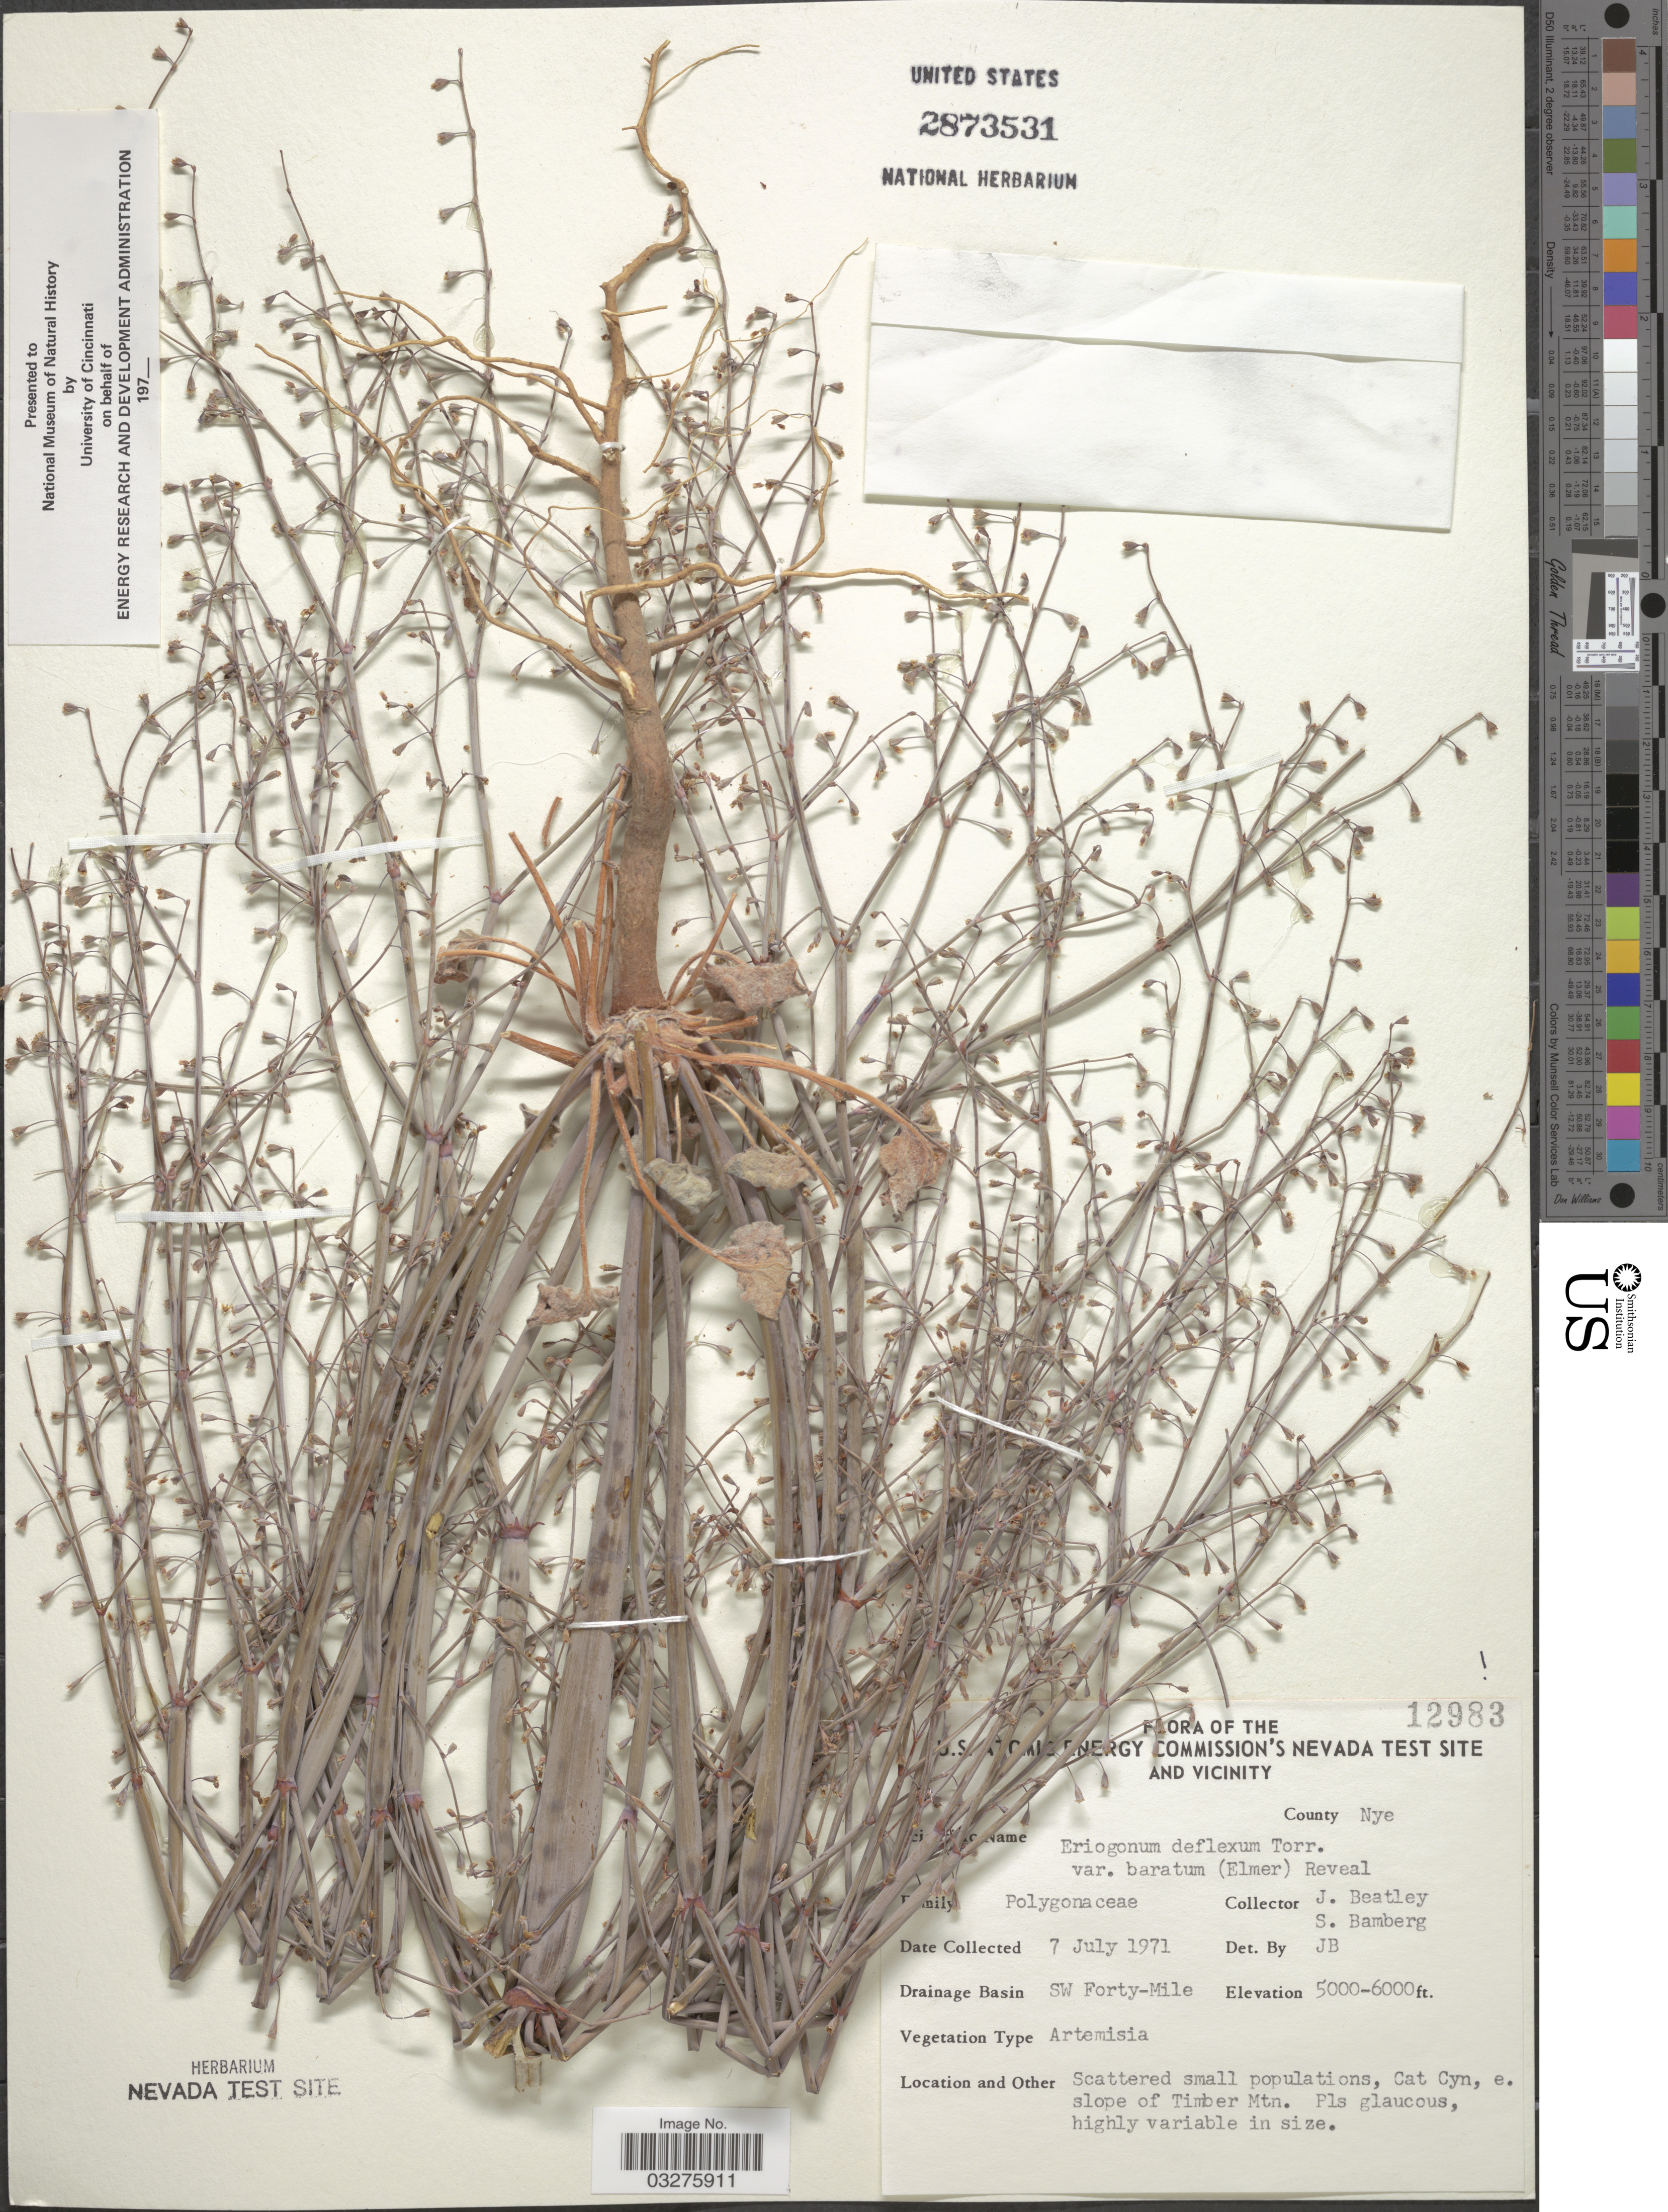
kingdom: Plantae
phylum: Tracheophyta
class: Magnoliopsida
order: Caryophyllales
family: Polygonaceae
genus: Eriogonum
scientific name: Eriogonum deflexum var. baratum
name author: (Elmer) Reveal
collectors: J. C. Beatley & S. Bamberg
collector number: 12983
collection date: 1971-07-07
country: United States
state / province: Nevada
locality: The U.S. Atomic Energy Commission's Nevada Test Site and vicinity. County Nye. Drainage Basin SW Forty-Mile. Cat Cyn, e. slope of Timber Mtn.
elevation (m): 1524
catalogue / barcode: US 2873531